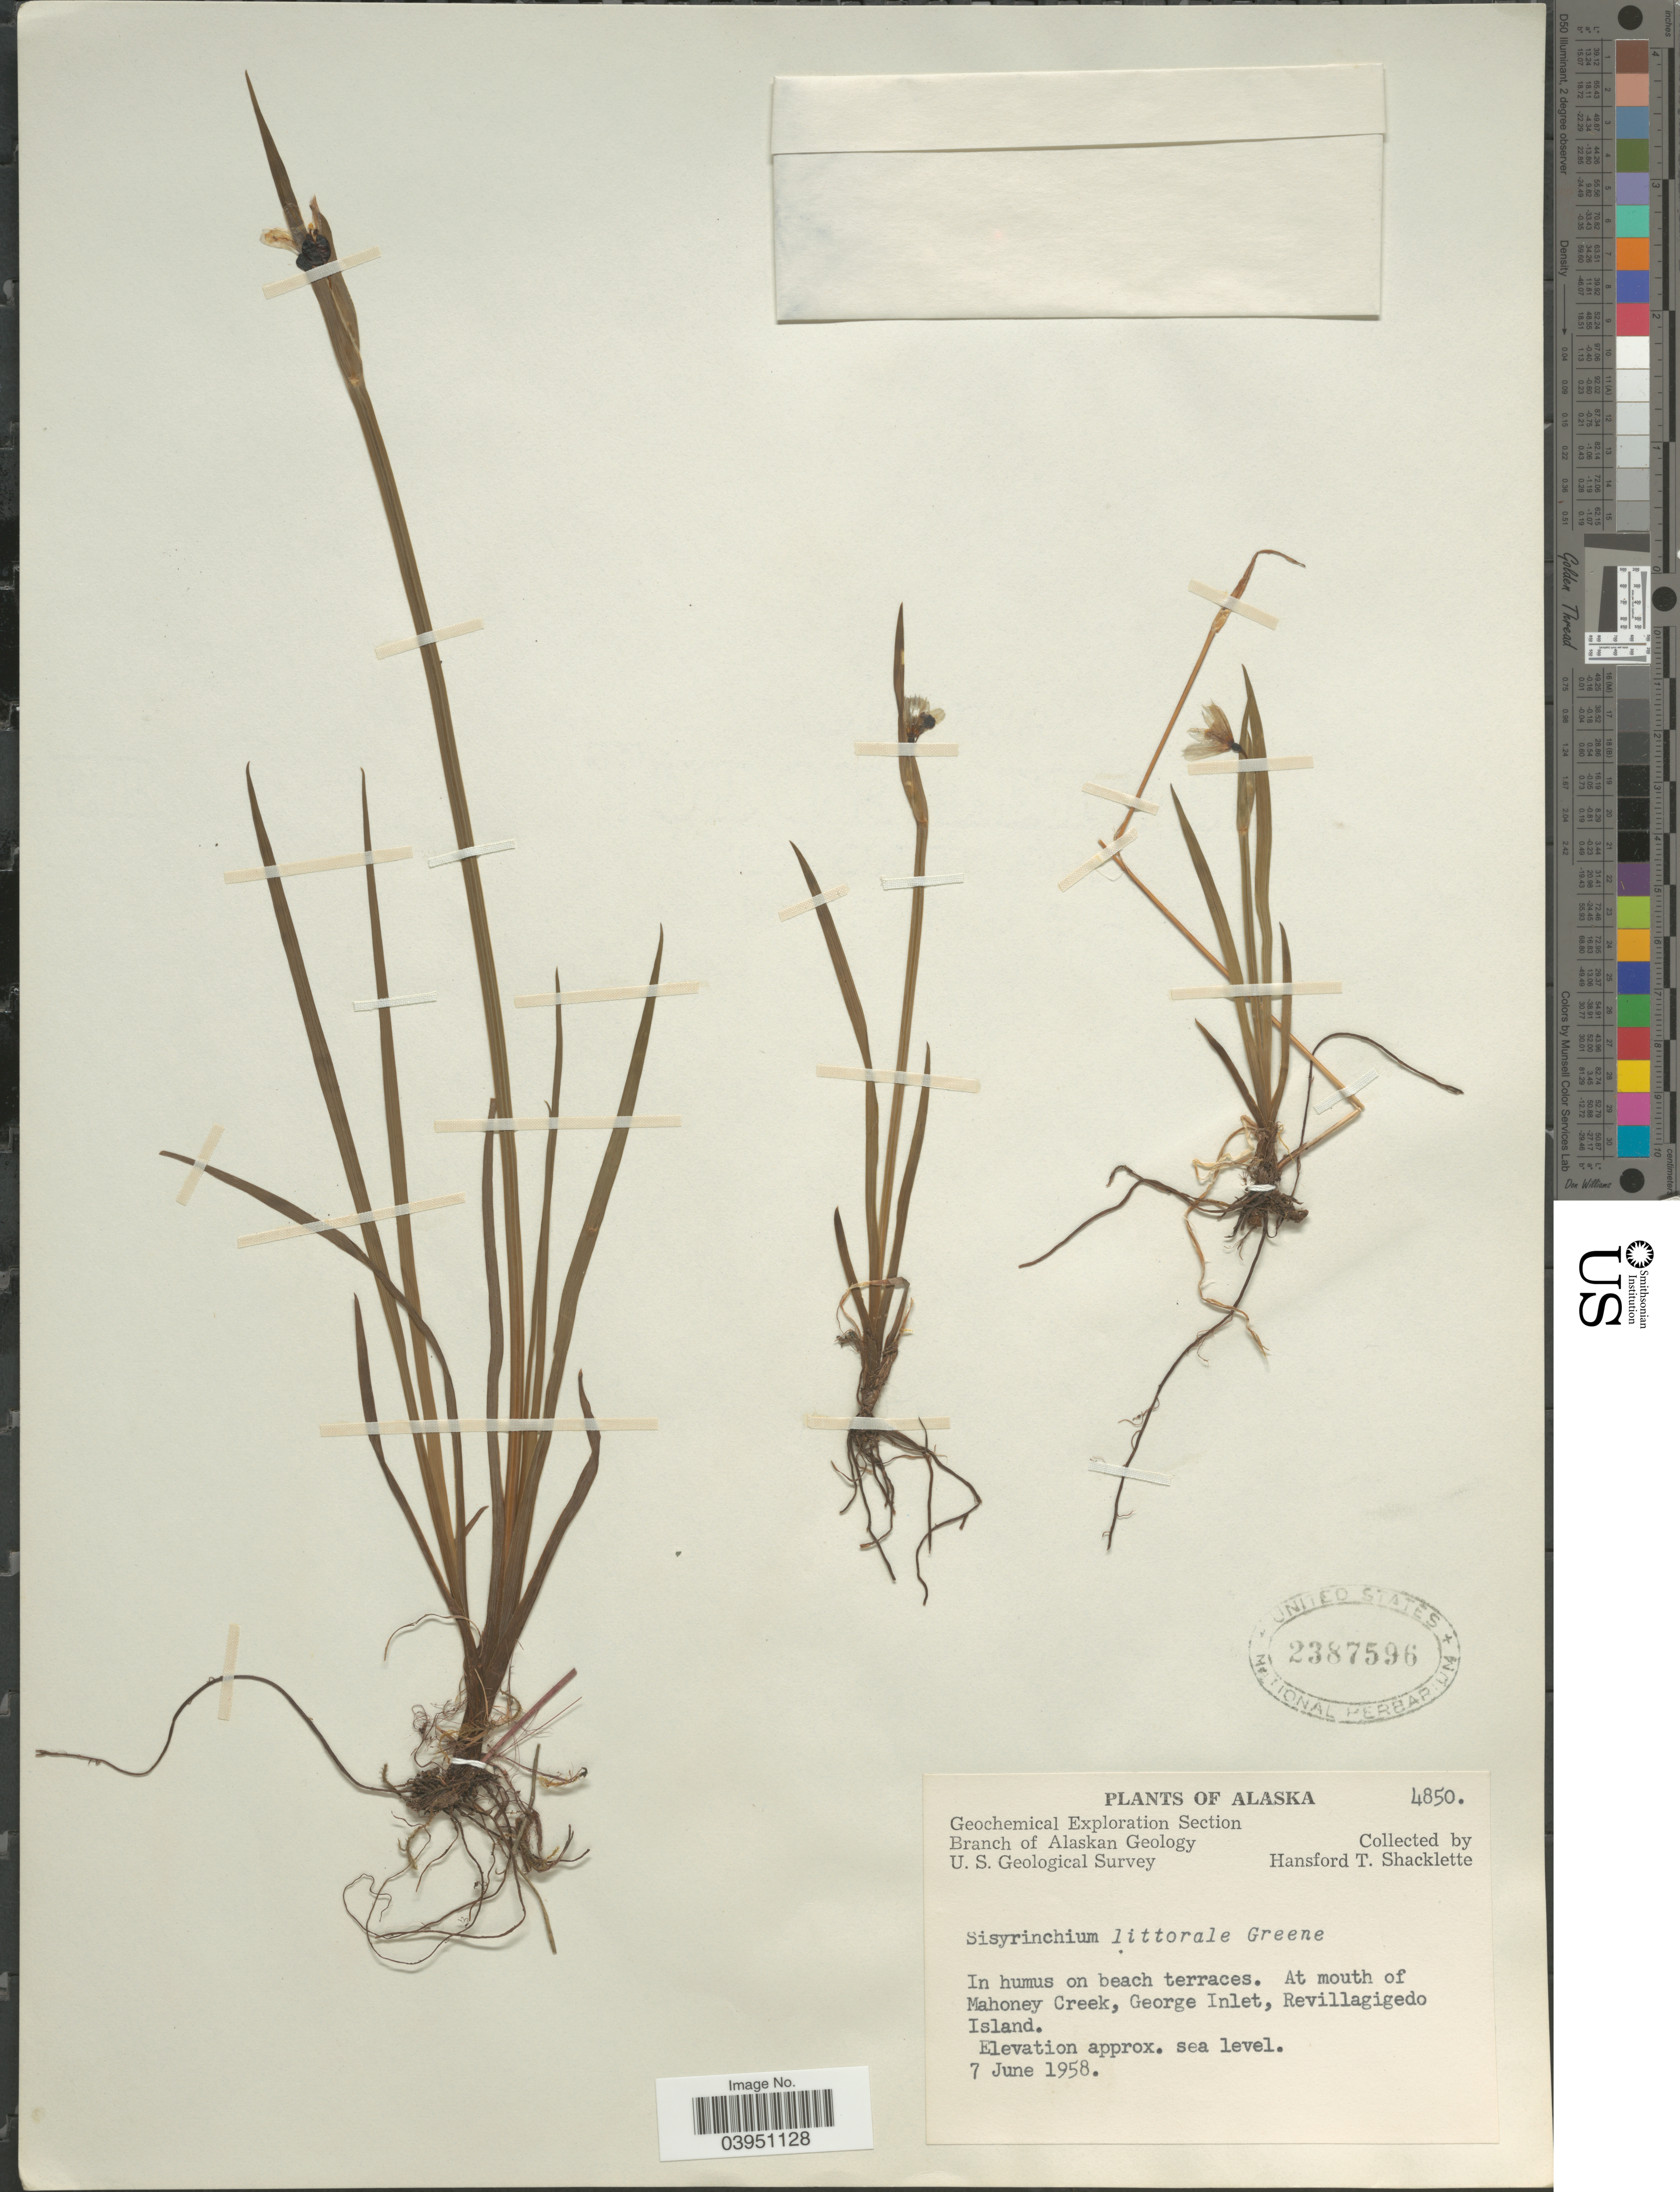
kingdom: Plantae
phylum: Tracheophyta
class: Liliopsida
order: Asparagales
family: Iridaceae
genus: Sisyrinchium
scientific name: Sisyrinchium littorale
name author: Greene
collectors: H. Shacklette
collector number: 4850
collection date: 1958-06-07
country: United States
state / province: Alaska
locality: At mouth of Mahoney Creek, George Inlet, Revillagigedo Island.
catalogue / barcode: US 2387596